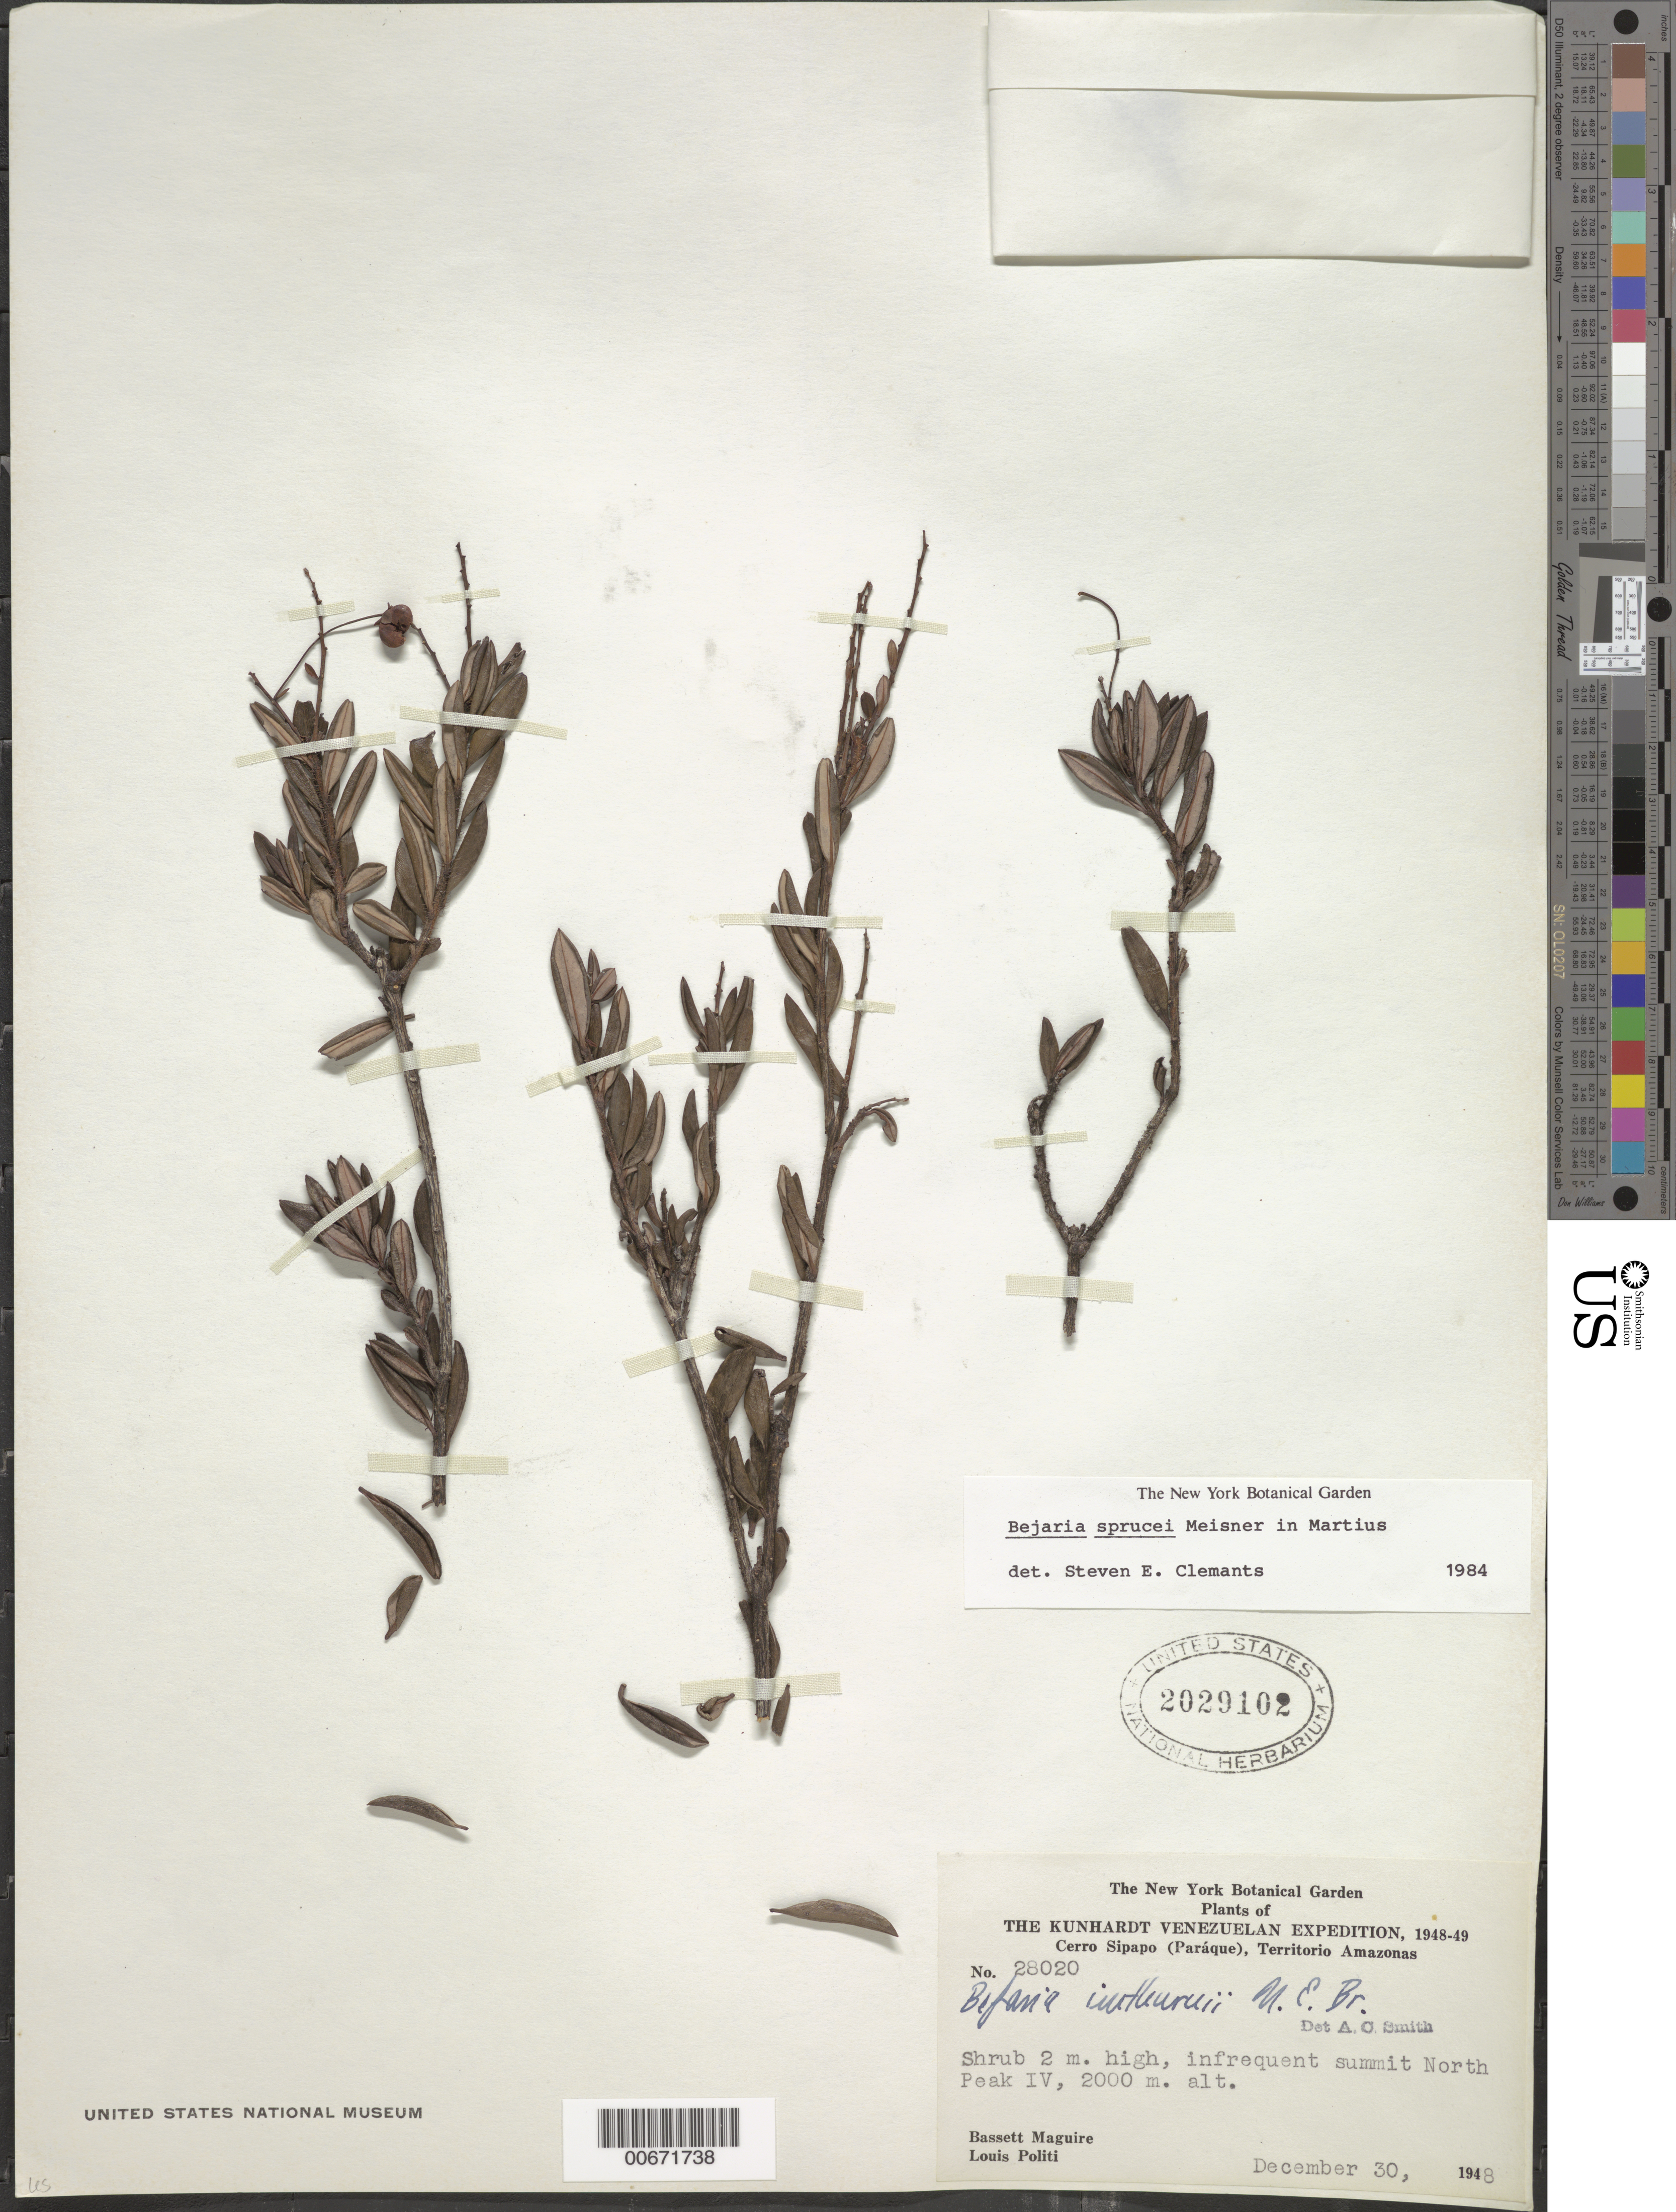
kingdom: Plantae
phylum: Tracheophyta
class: Magnoliopsida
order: Ericales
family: Ericaceae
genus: Bejaria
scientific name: Bejaria sprucei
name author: Meisn.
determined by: Clemants, S. E.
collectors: B. Maguire & L. Politi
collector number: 28020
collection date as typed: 30-Dec-48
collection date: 1948-12-30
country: Venezuela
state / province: Amazonas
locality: Cerro Sipapo (Paráque), summit North Peak IV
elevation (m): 2000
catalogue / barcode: US 2029102